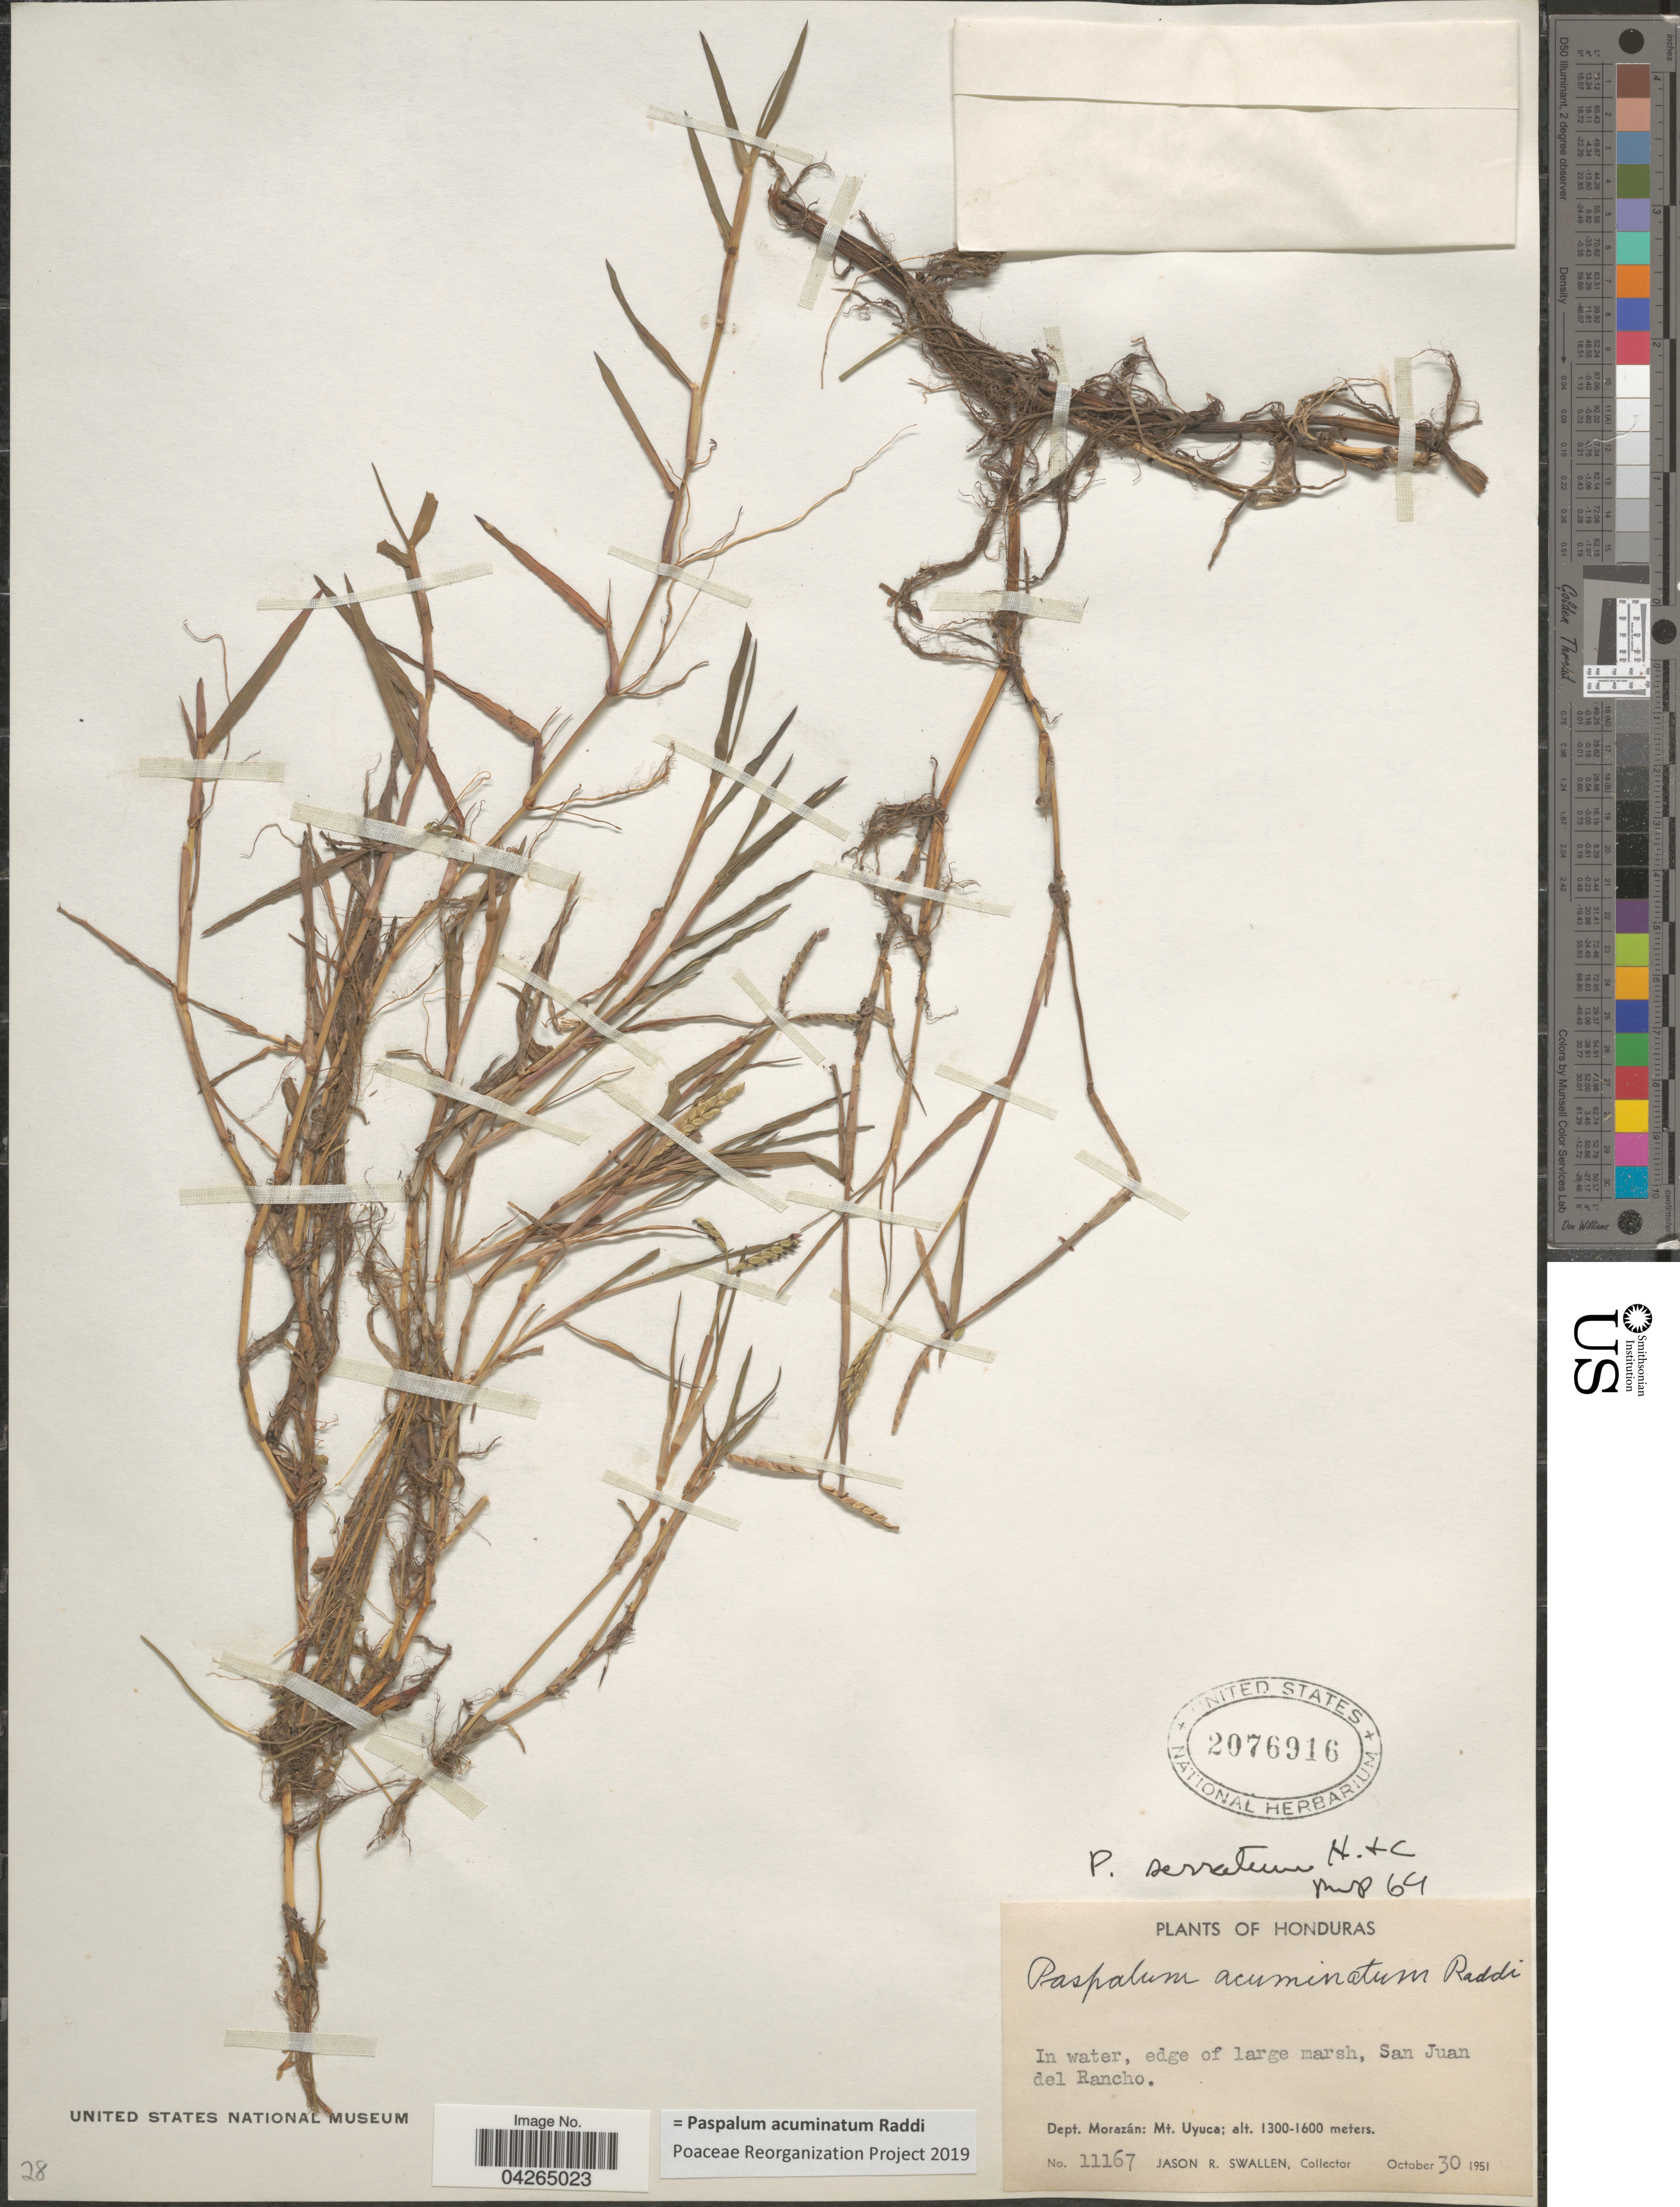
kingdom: Plantae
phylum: Tracheophyta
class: Liliopsida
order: Poales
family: Poaceae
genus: Paspalum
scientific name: Paspalum acuminatum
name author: Raddi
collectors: J. R. Swallen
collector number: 11167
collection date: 1951-10-30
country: Honduras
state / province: Fco. Morazán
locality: San Juan del Rancho. Dept. Morazán: Mt. Uyuca.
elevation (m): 1300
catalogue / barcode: US 2076916